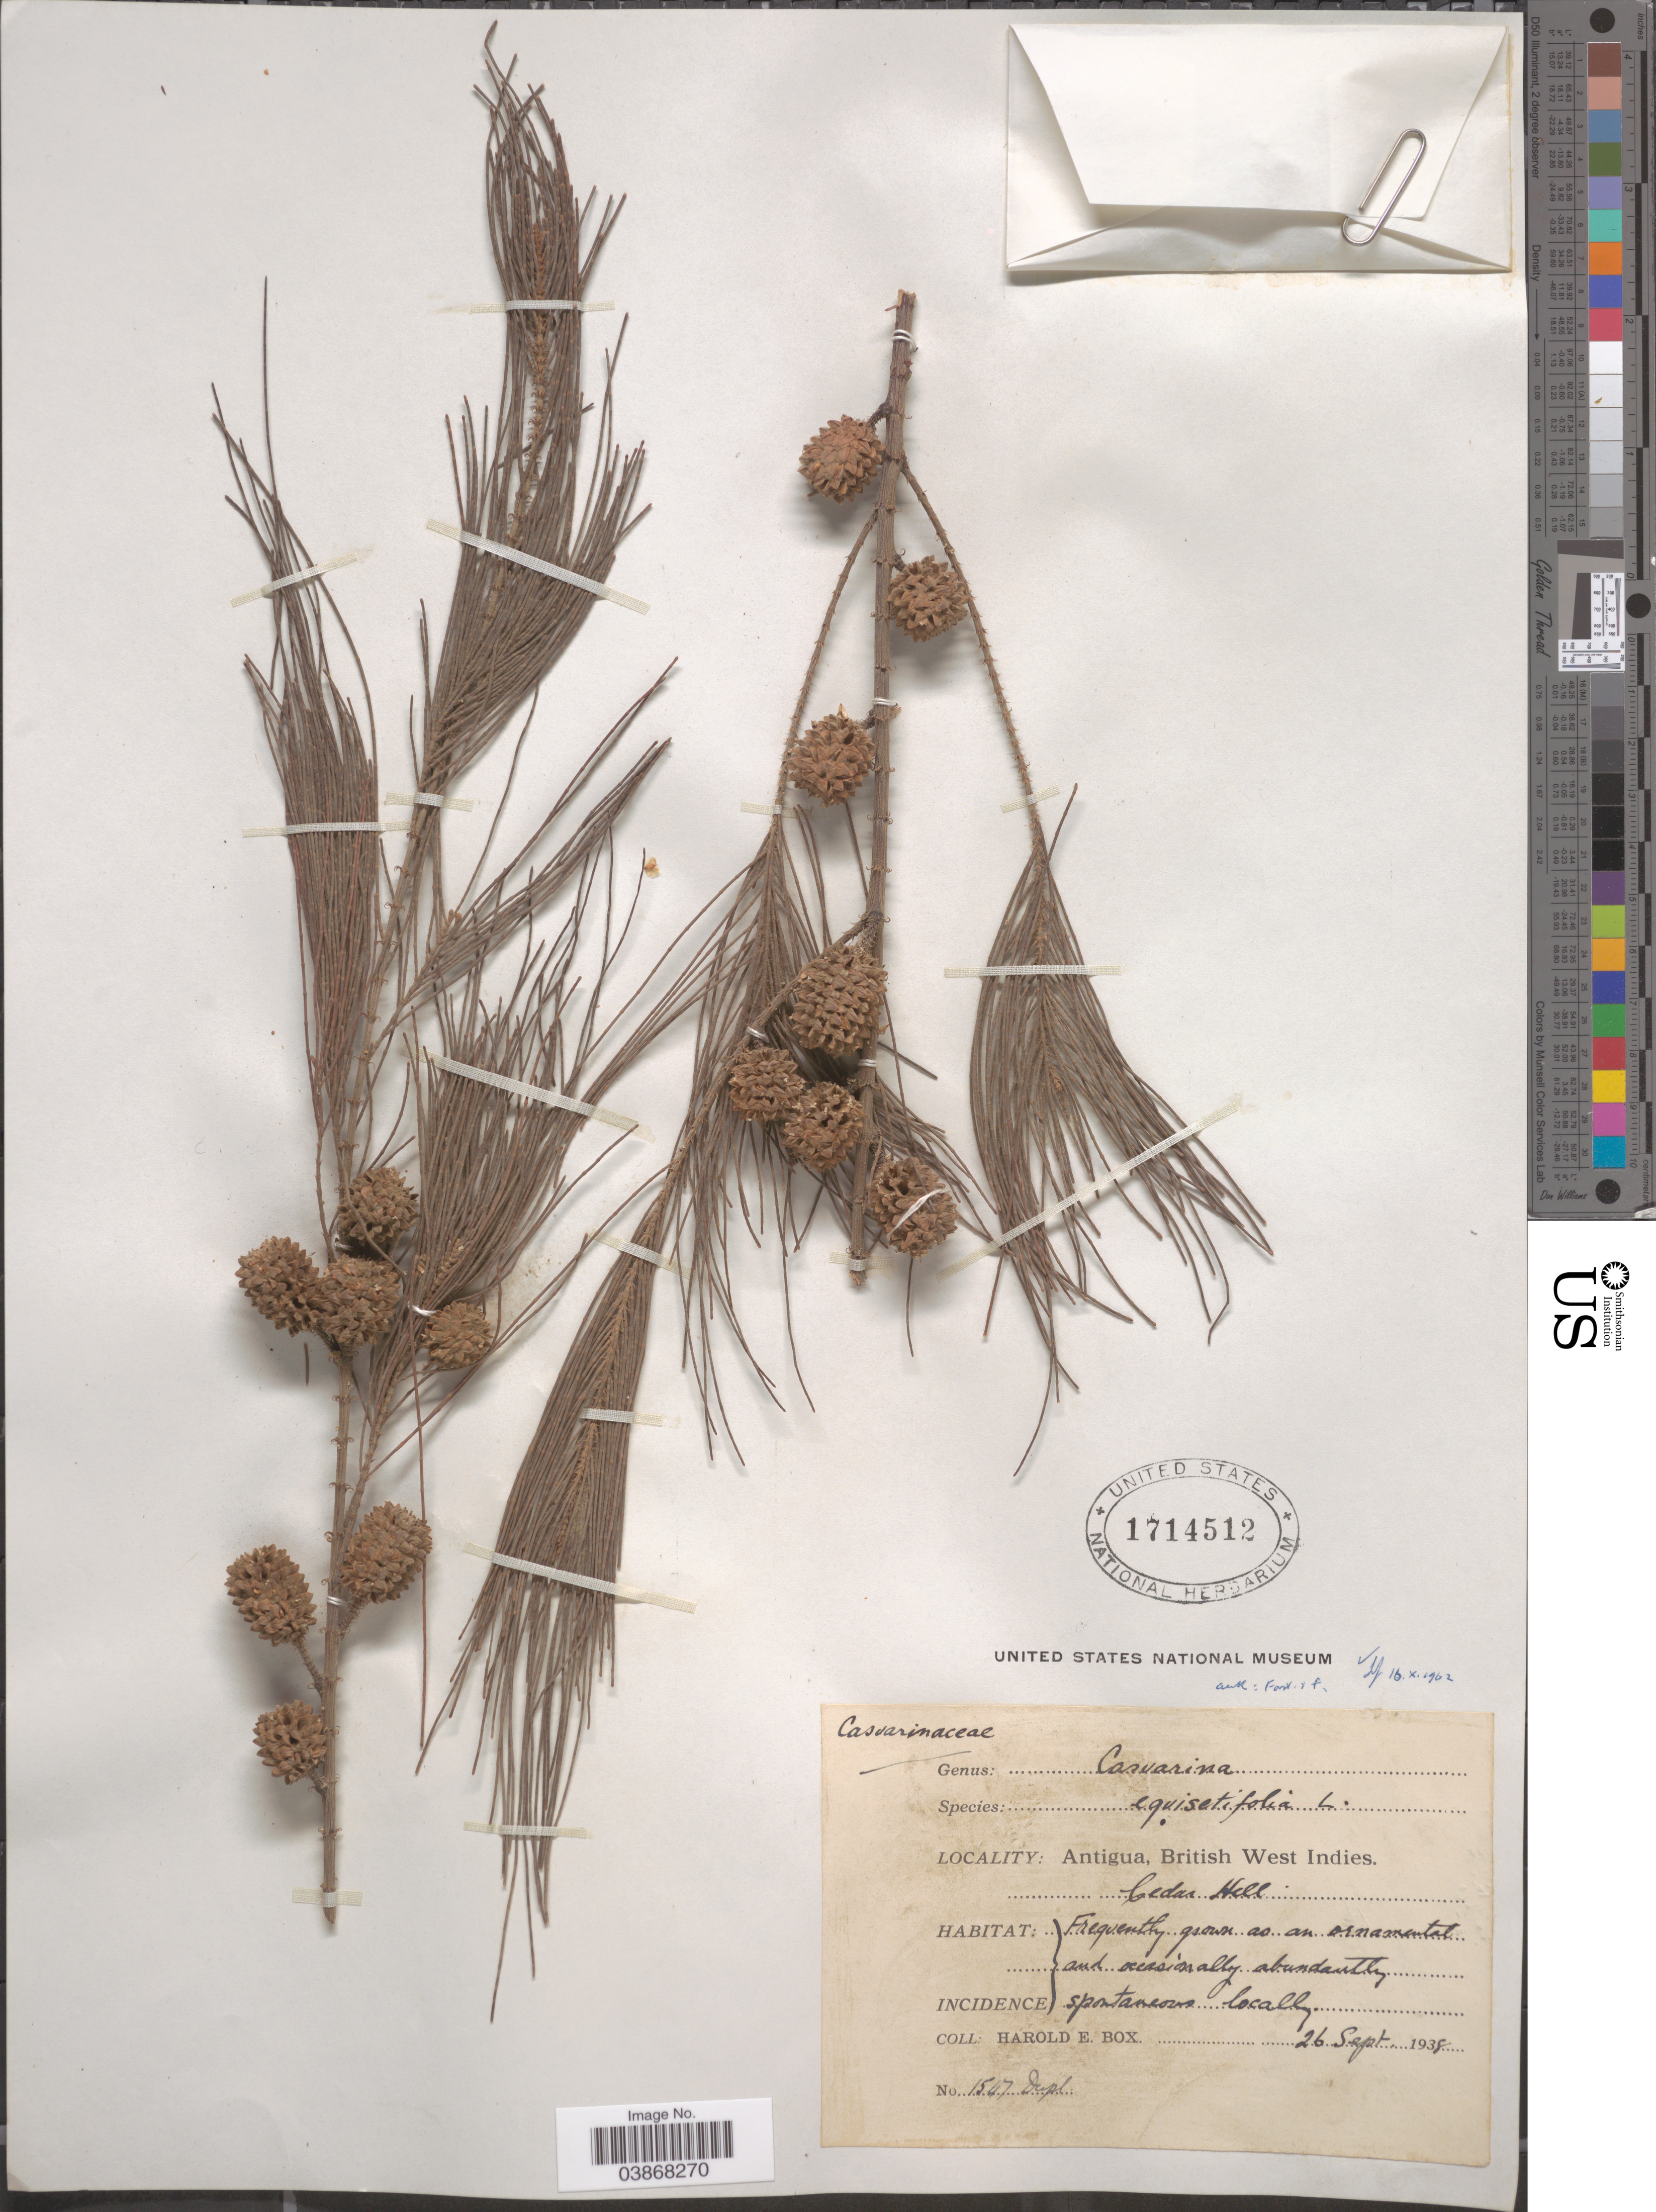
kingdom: Plantae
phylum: Tracheophyta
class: Magnoliopsida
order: Fagales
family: Casuarinaceae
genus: Casuarina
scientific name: Casuarina equisetifolia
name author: L.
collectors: H. E. Box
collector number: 1547*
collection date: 1938-09-26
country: Antigua and Barbuda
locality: Antigua, British West Indies. Cedar Hill.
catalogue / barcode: US 1714512